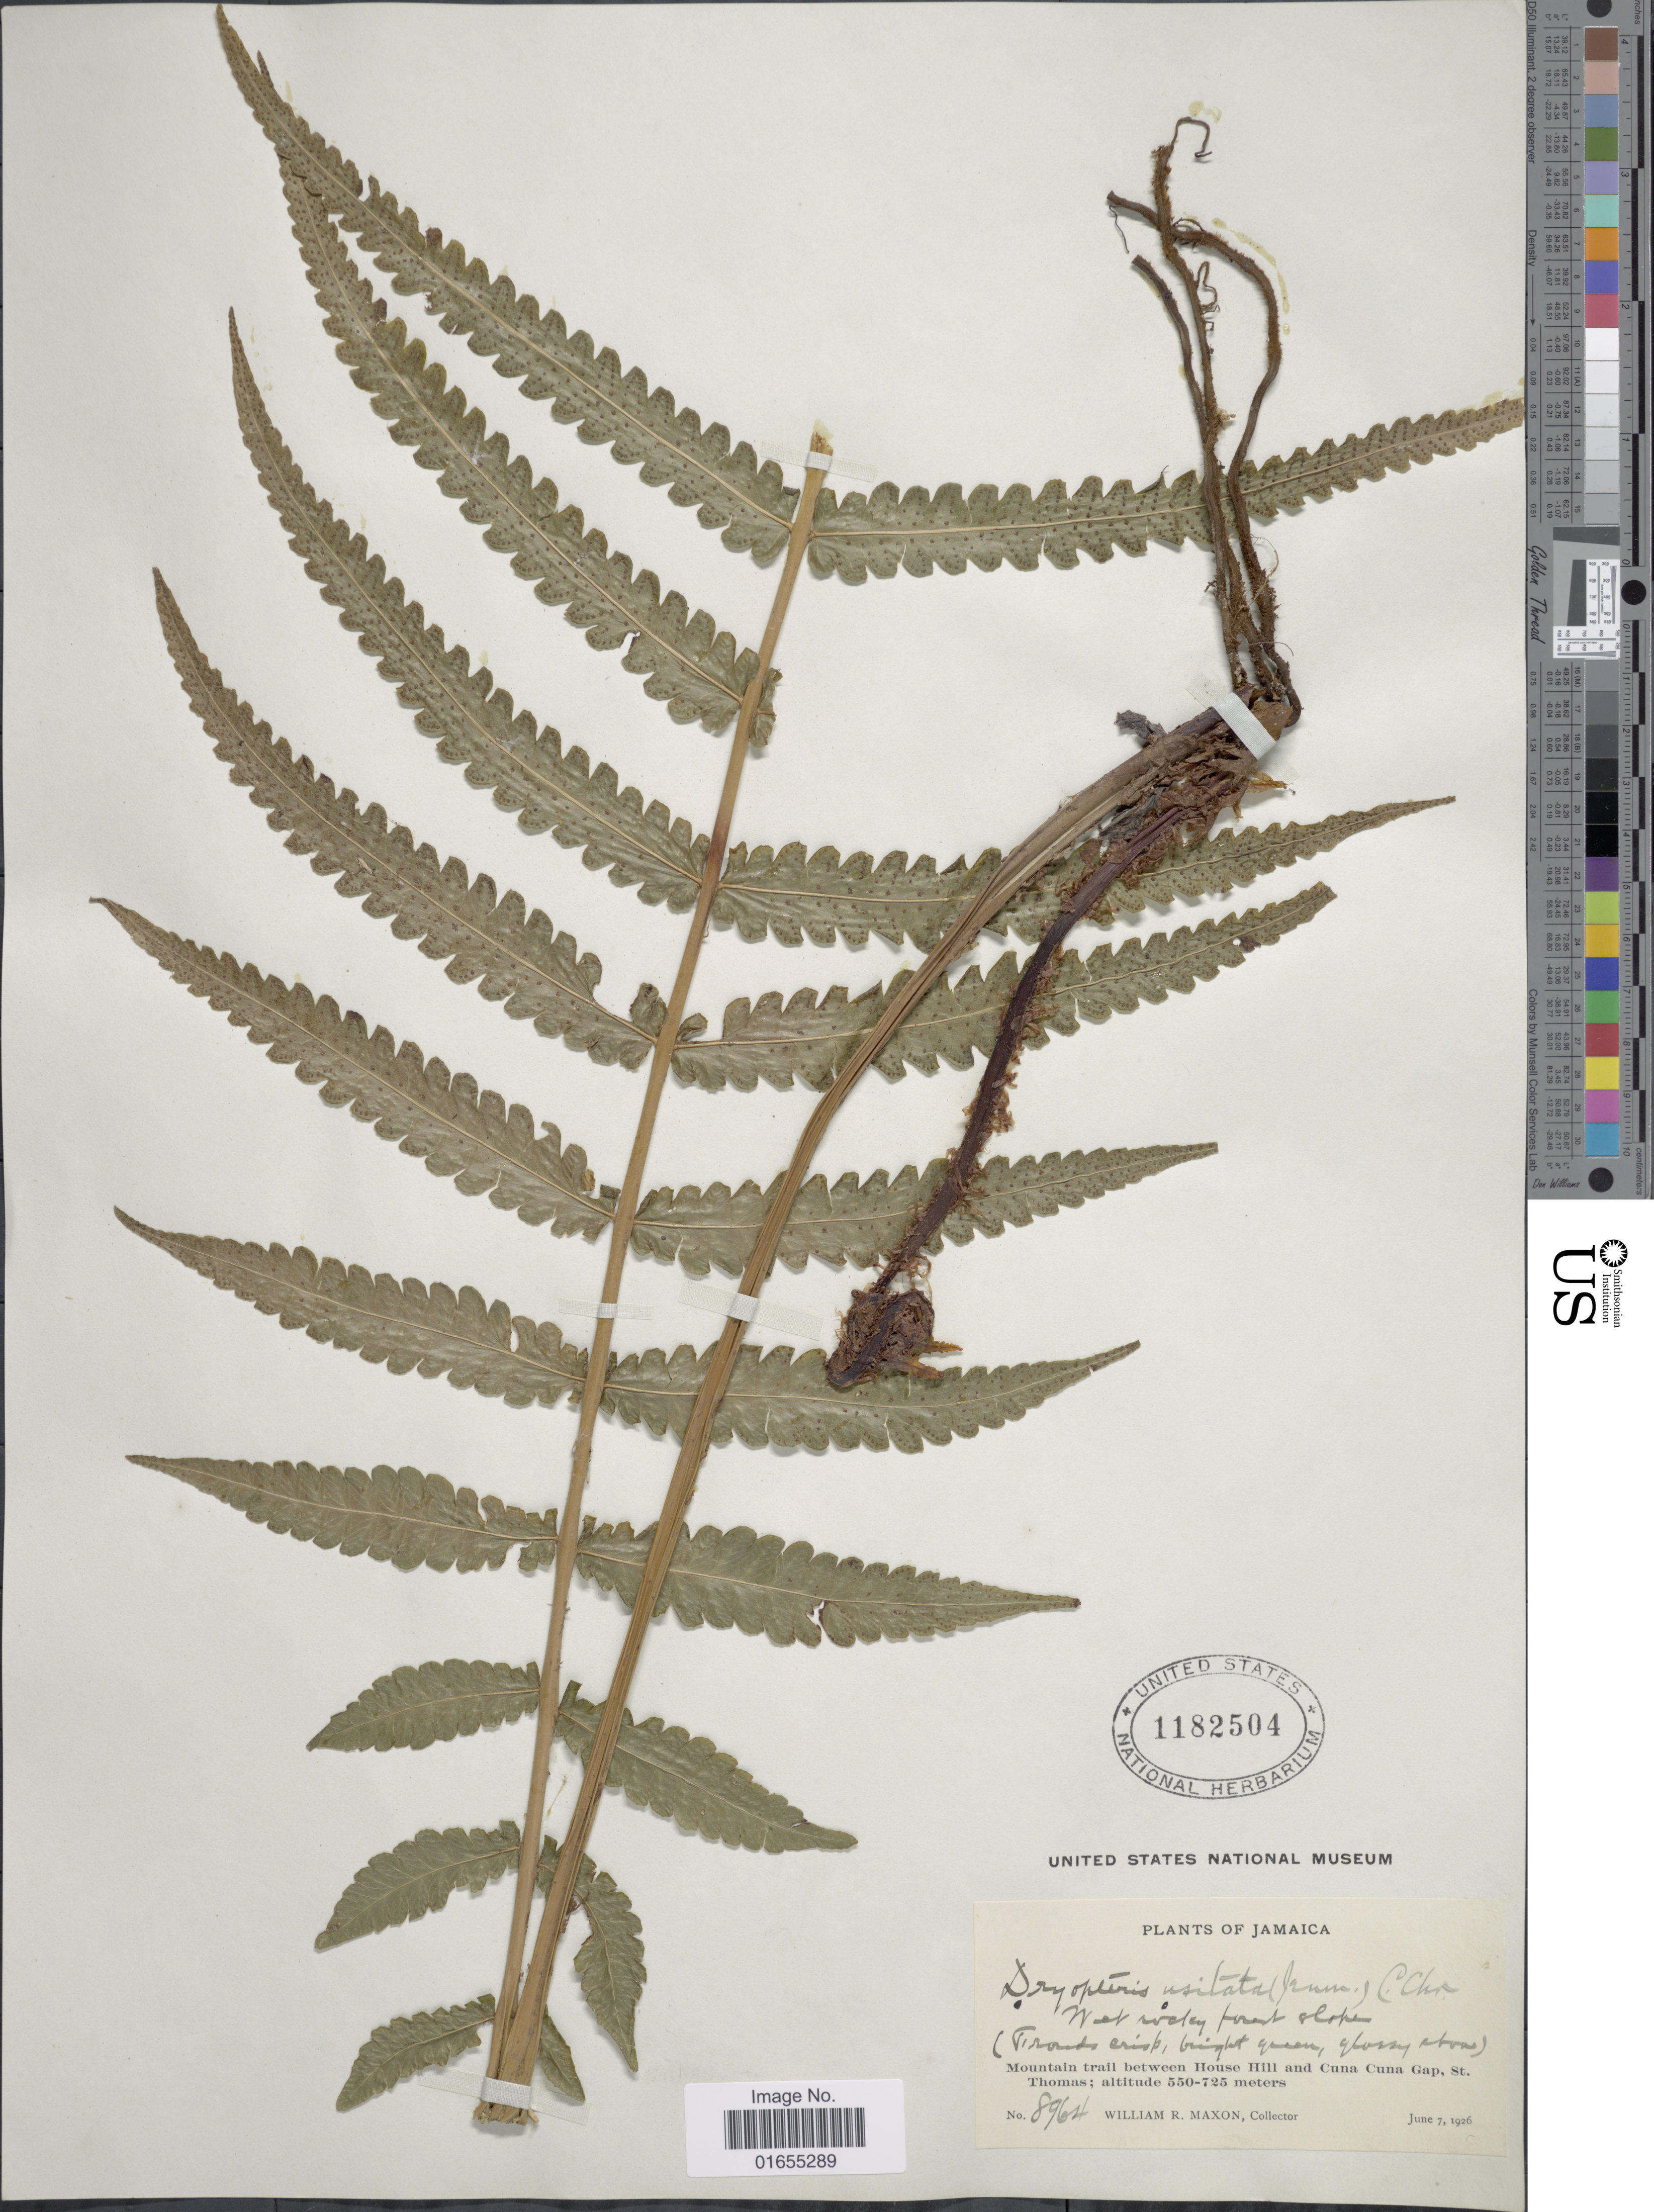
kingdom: Plantae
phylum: Tracheophyta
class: Polypodiopsida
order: Polypodiales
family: Thelypteridaceae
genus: Goniopteris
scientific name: Goniopteris venusta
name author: (Heward) Pic. Serm.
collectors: W. R. Maxon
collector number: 8964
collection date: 1926-06-07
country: Jamaica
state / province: Saint Thomas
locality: Mountain trail between House Hill and Cuna Cuna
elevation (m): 550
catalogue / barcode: US 1182504